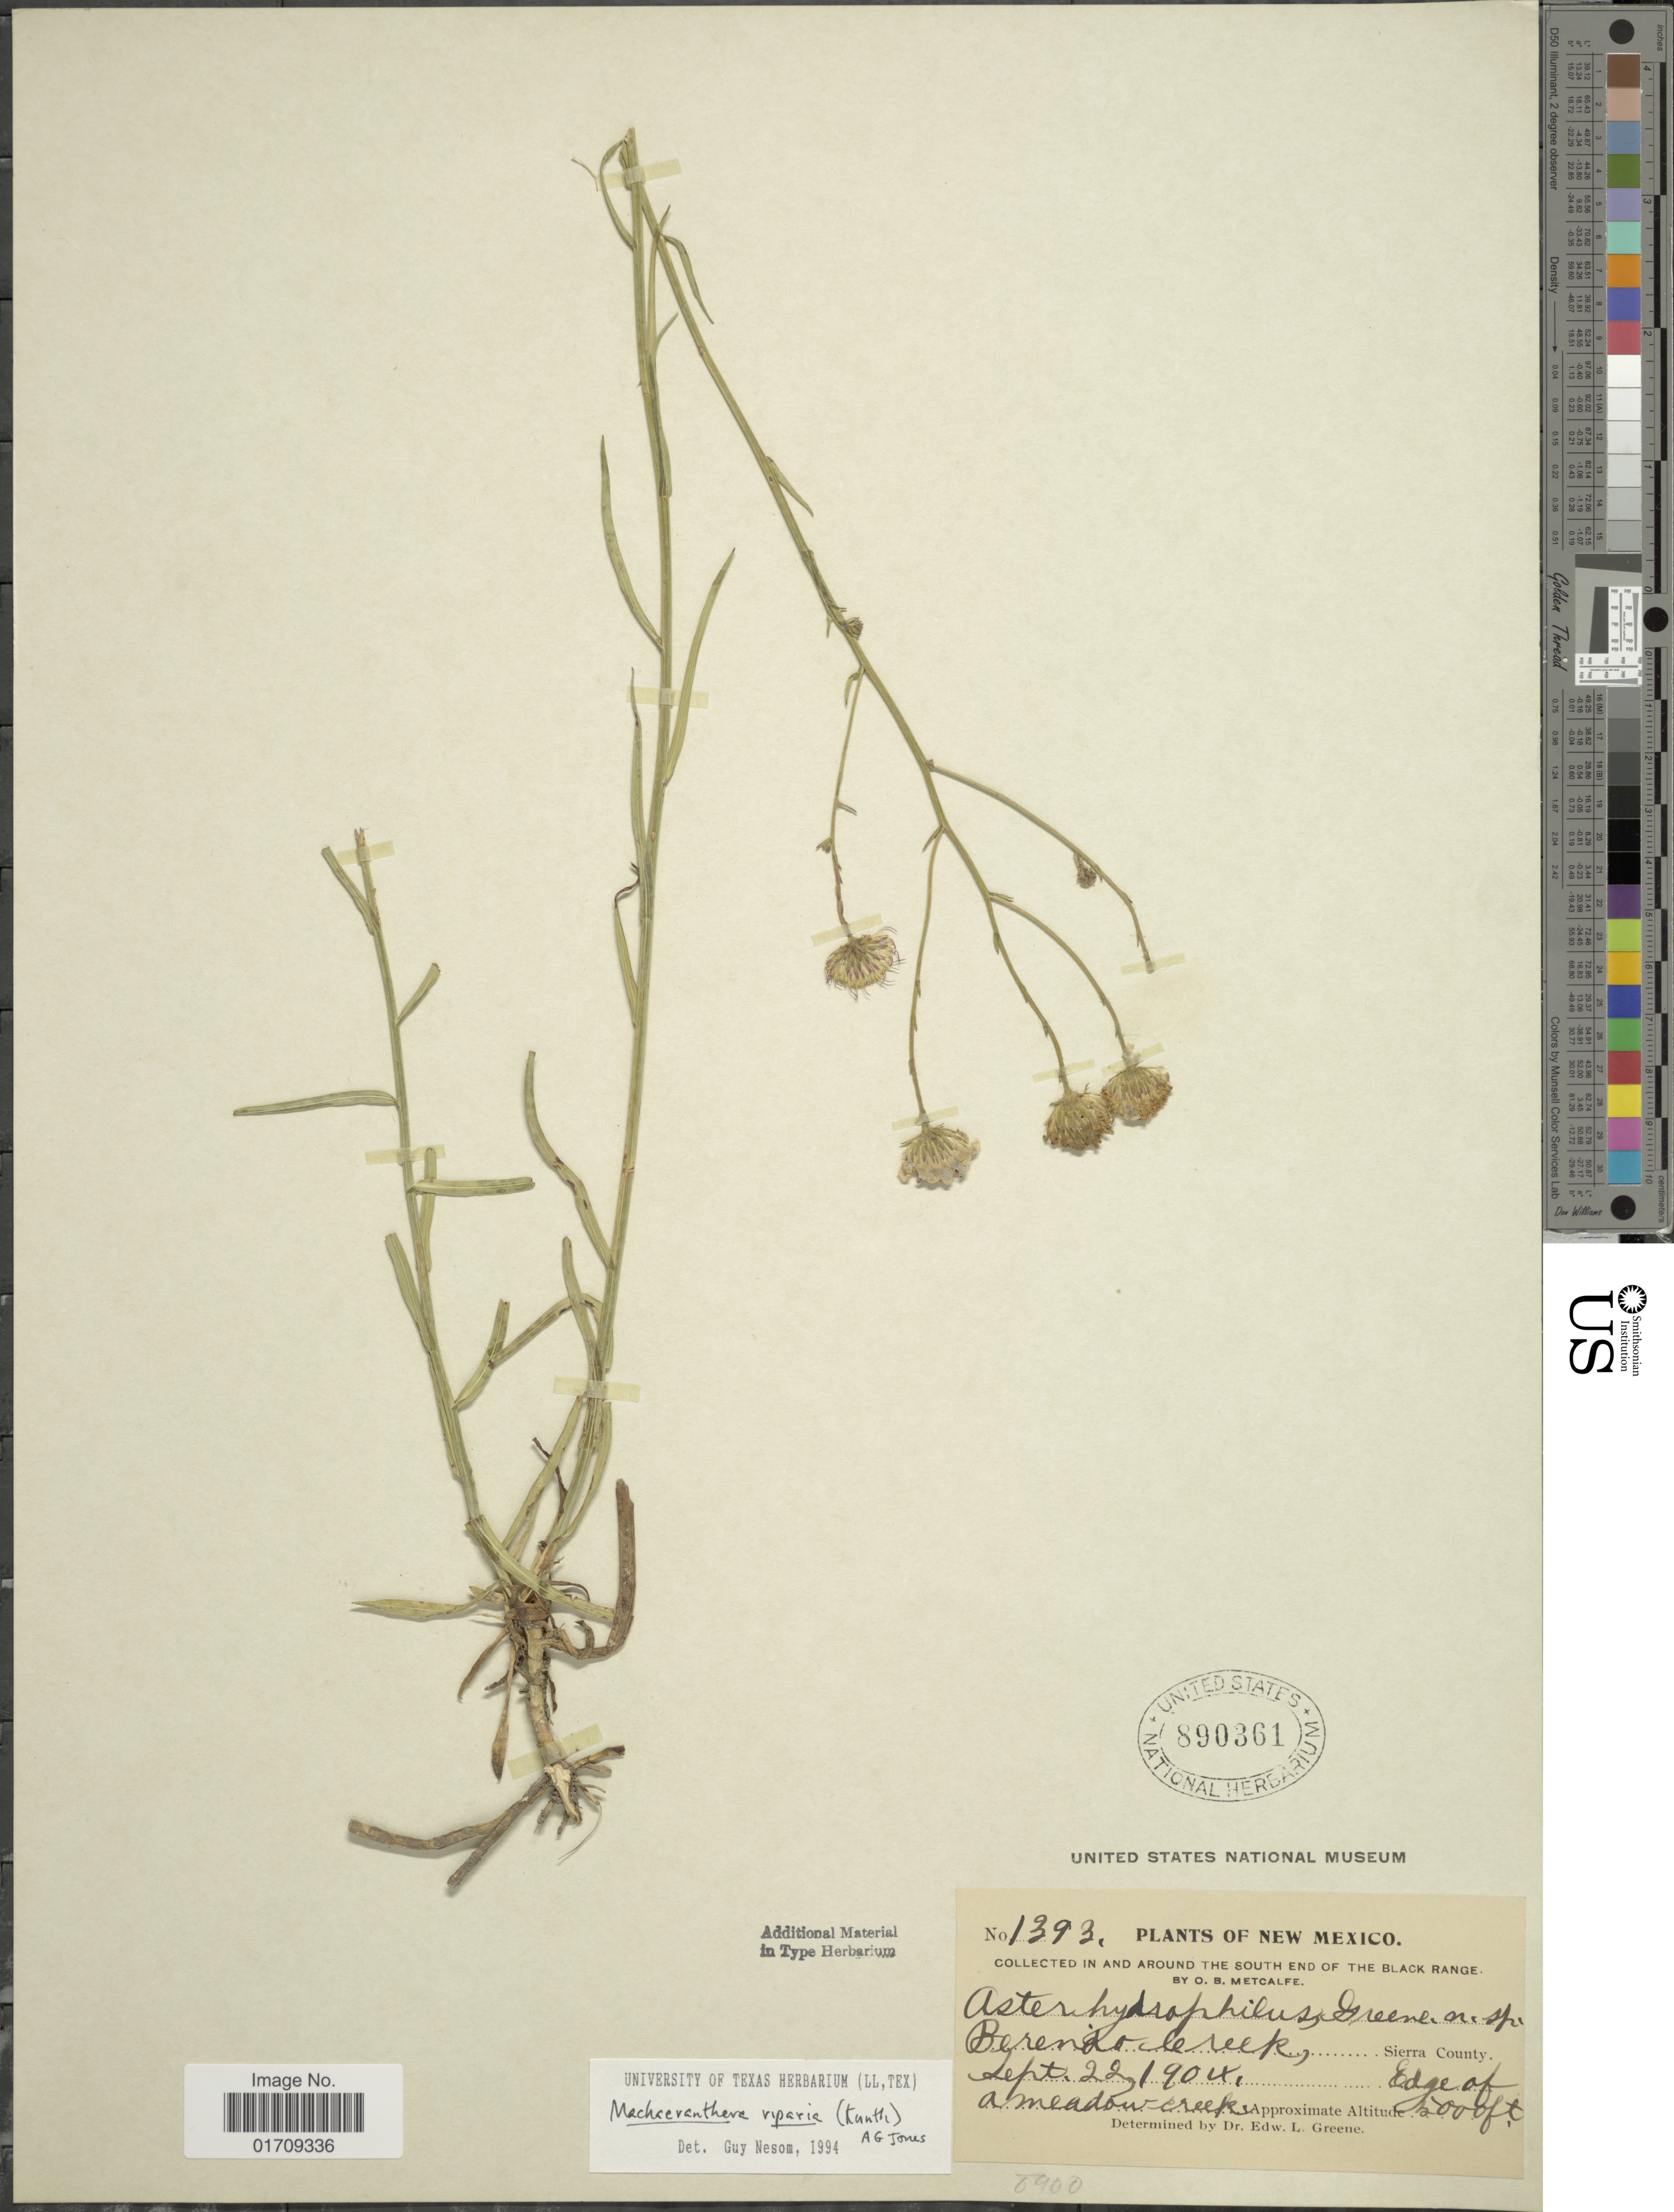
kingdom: Plantae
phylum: Tracheophyta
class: Magnoliopsida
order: Asterales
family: Asteraceae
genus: Machaeranthera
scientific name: Machaeranthera riparia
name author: (Kunth) A.G. Jones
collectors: O. B. Metcalfe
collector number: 1393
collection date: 1904-09-22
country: United States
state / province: New Mexico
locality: In and around the South end of the Black Range, Berendo Creek, Sierra County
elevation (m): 1524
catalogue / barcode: US 890361